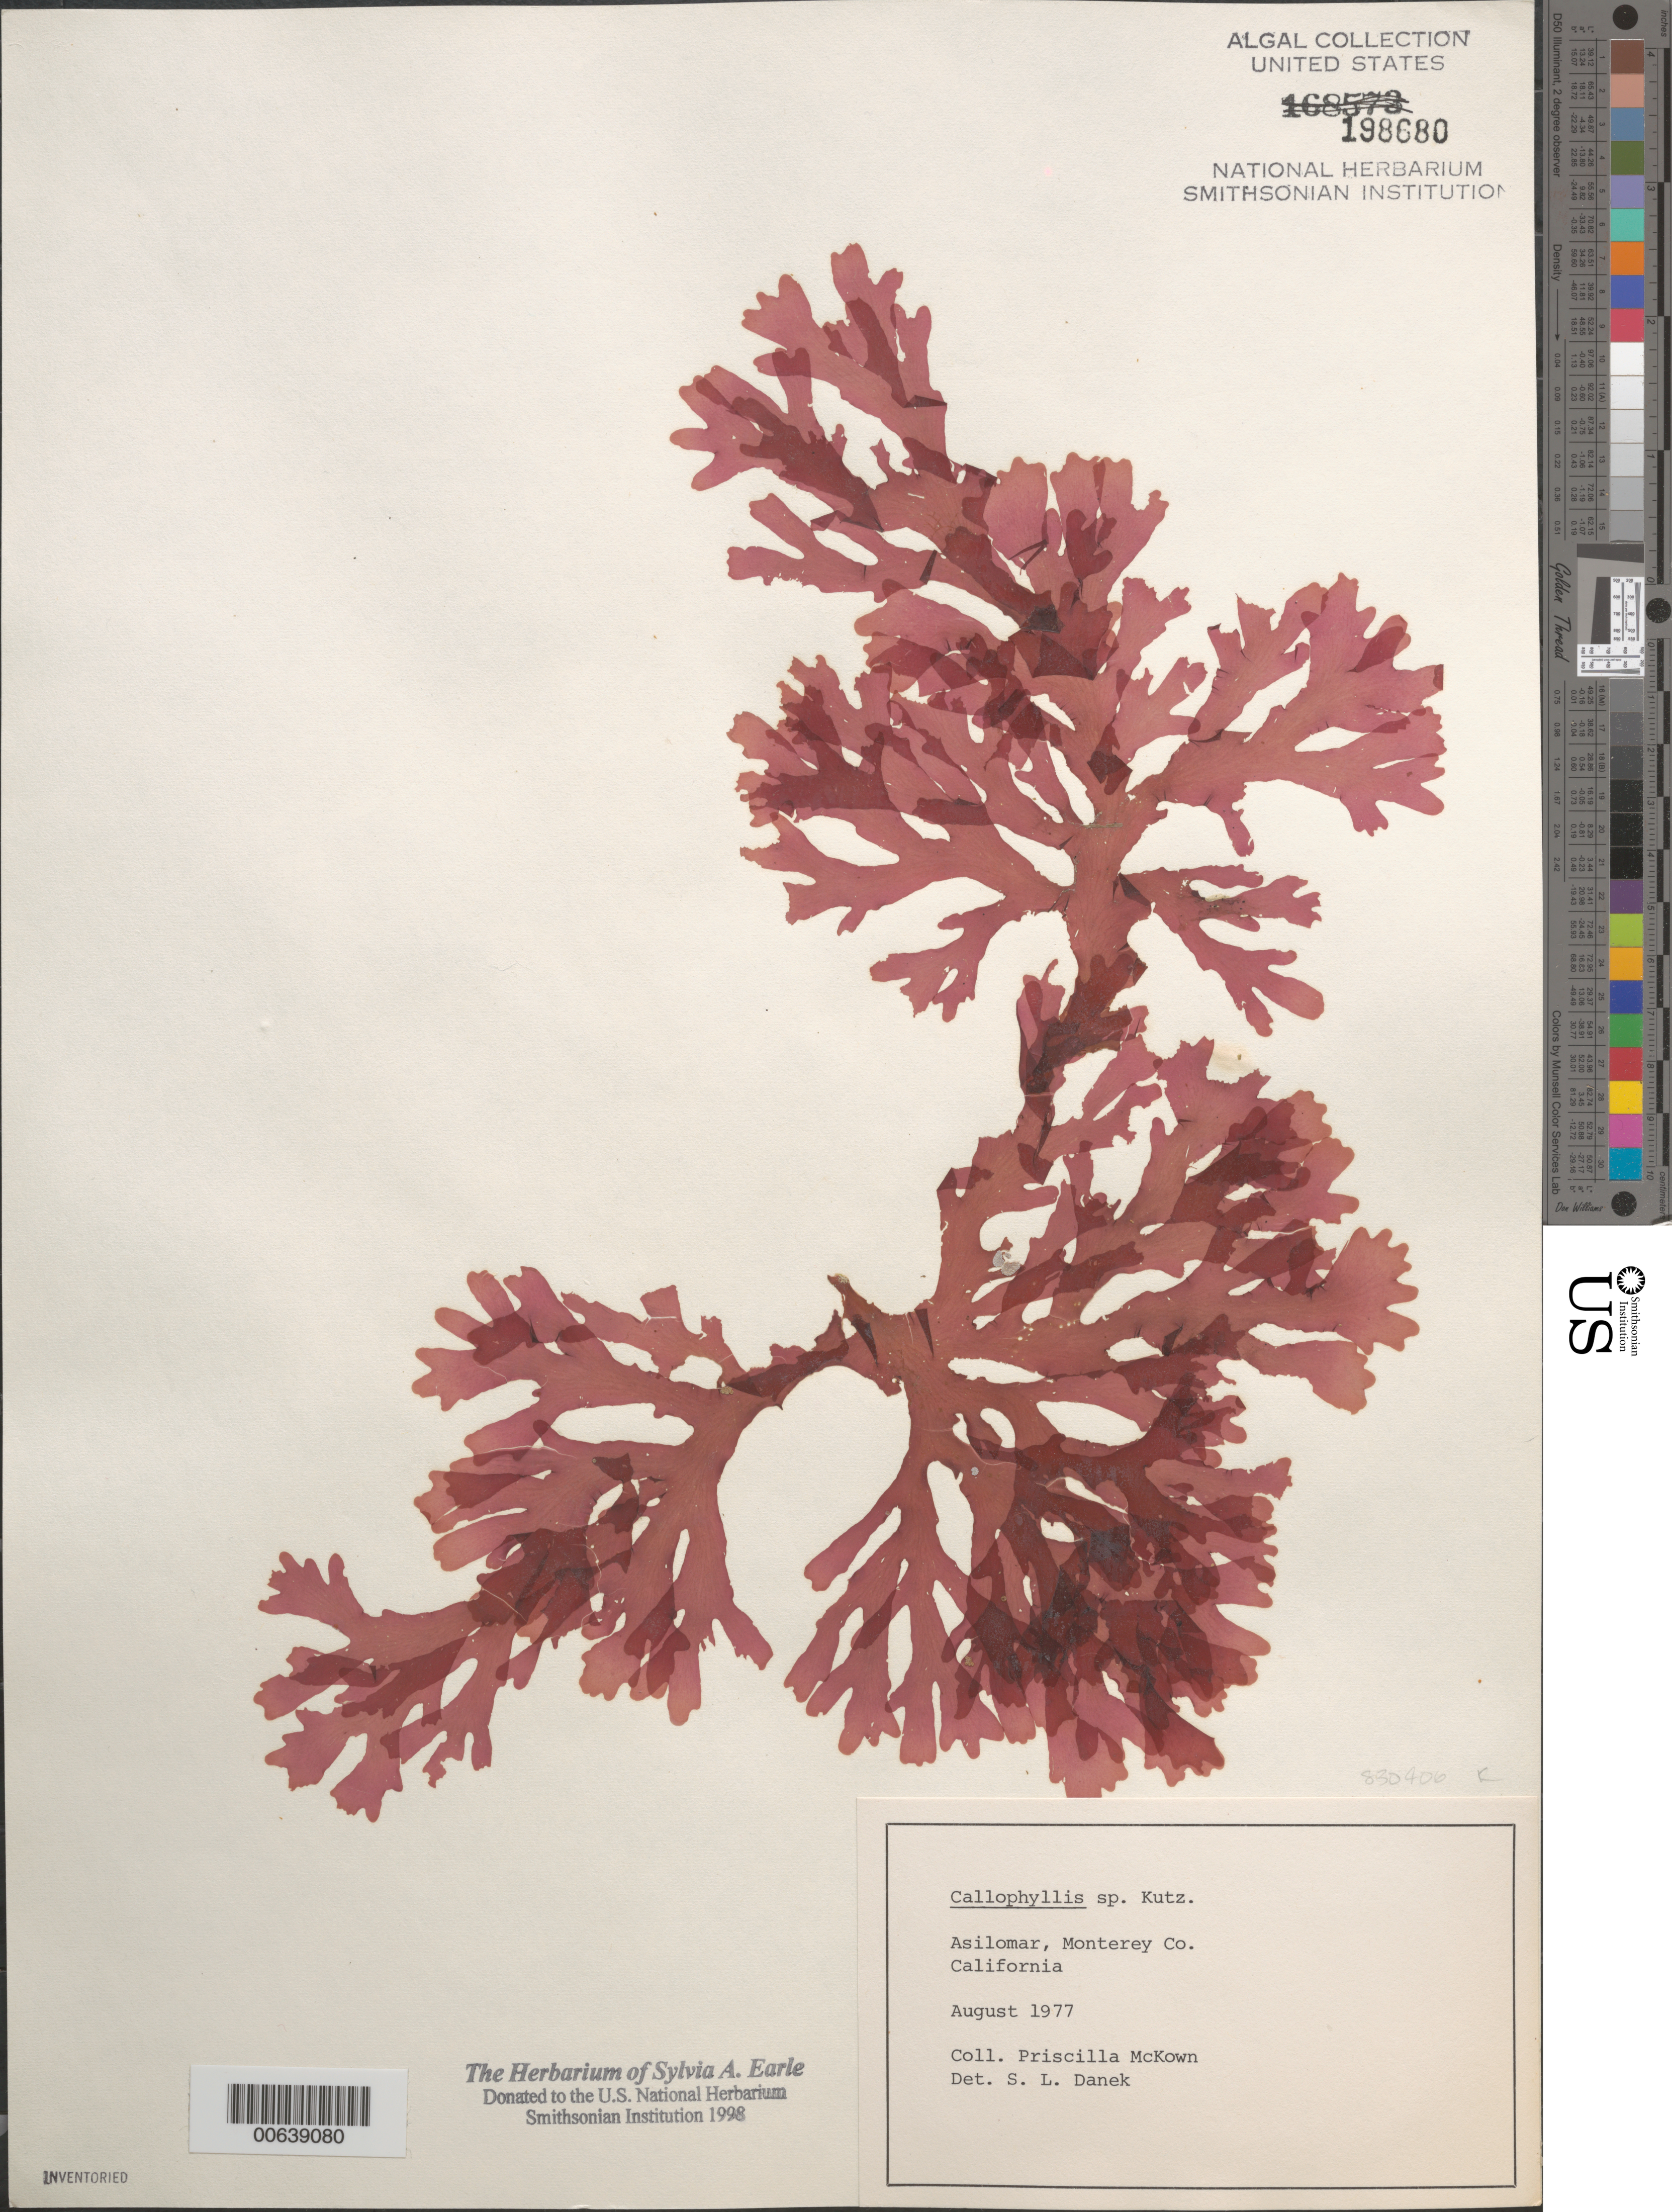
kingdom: Plantae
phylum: Rhodophyta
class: Florideophyceae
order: Gigartinales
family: Kallymeniaceae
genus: Callophyllis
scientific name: Callophyllis sp.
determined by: Danek, S. L.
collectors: P. McKown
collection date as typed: Aug 1977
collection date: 1977-08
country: United States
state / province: California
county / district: Monterey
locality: Asilomar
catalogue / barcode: US 198680